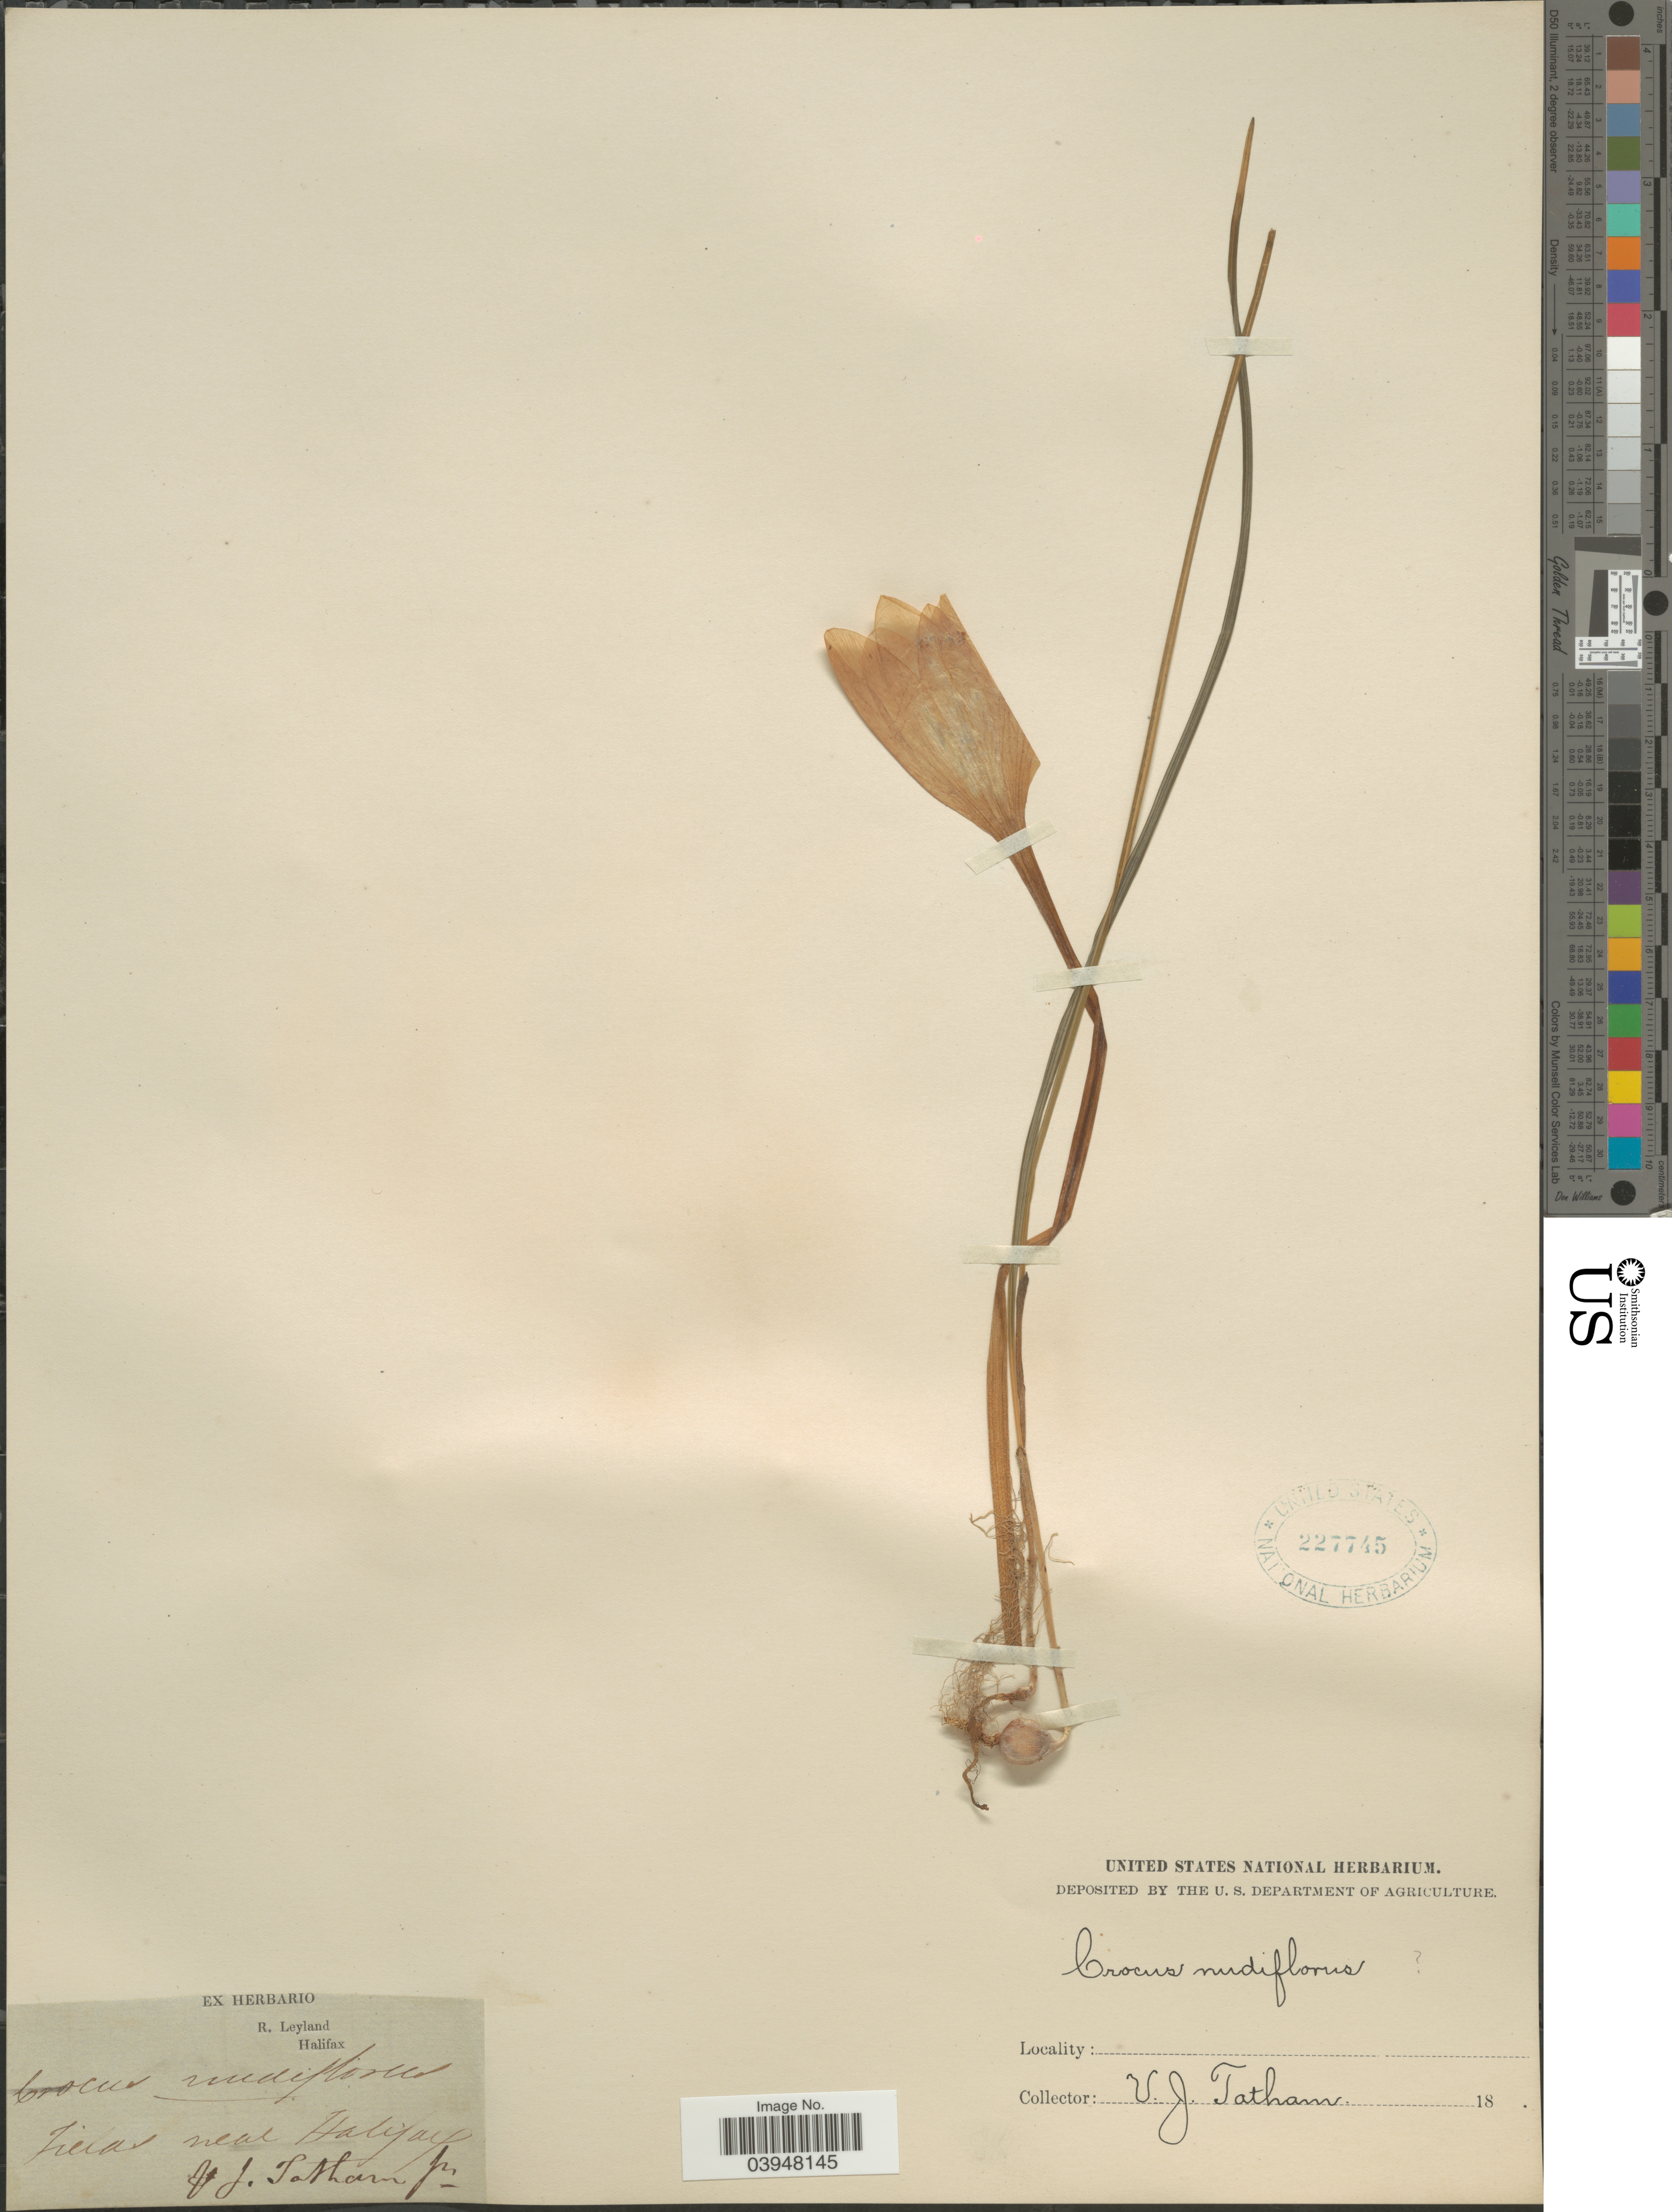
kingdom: Plantae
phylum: Tracheophyta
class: Liliopsida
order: Asparagales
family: Iridaceae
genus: Crocus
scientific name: Crocus nudiflorus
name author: Sm.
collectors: V. Tatham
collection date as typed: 18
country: Canada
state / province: Nova Scotia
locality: Fields near Halifax.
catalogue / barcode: US 227745